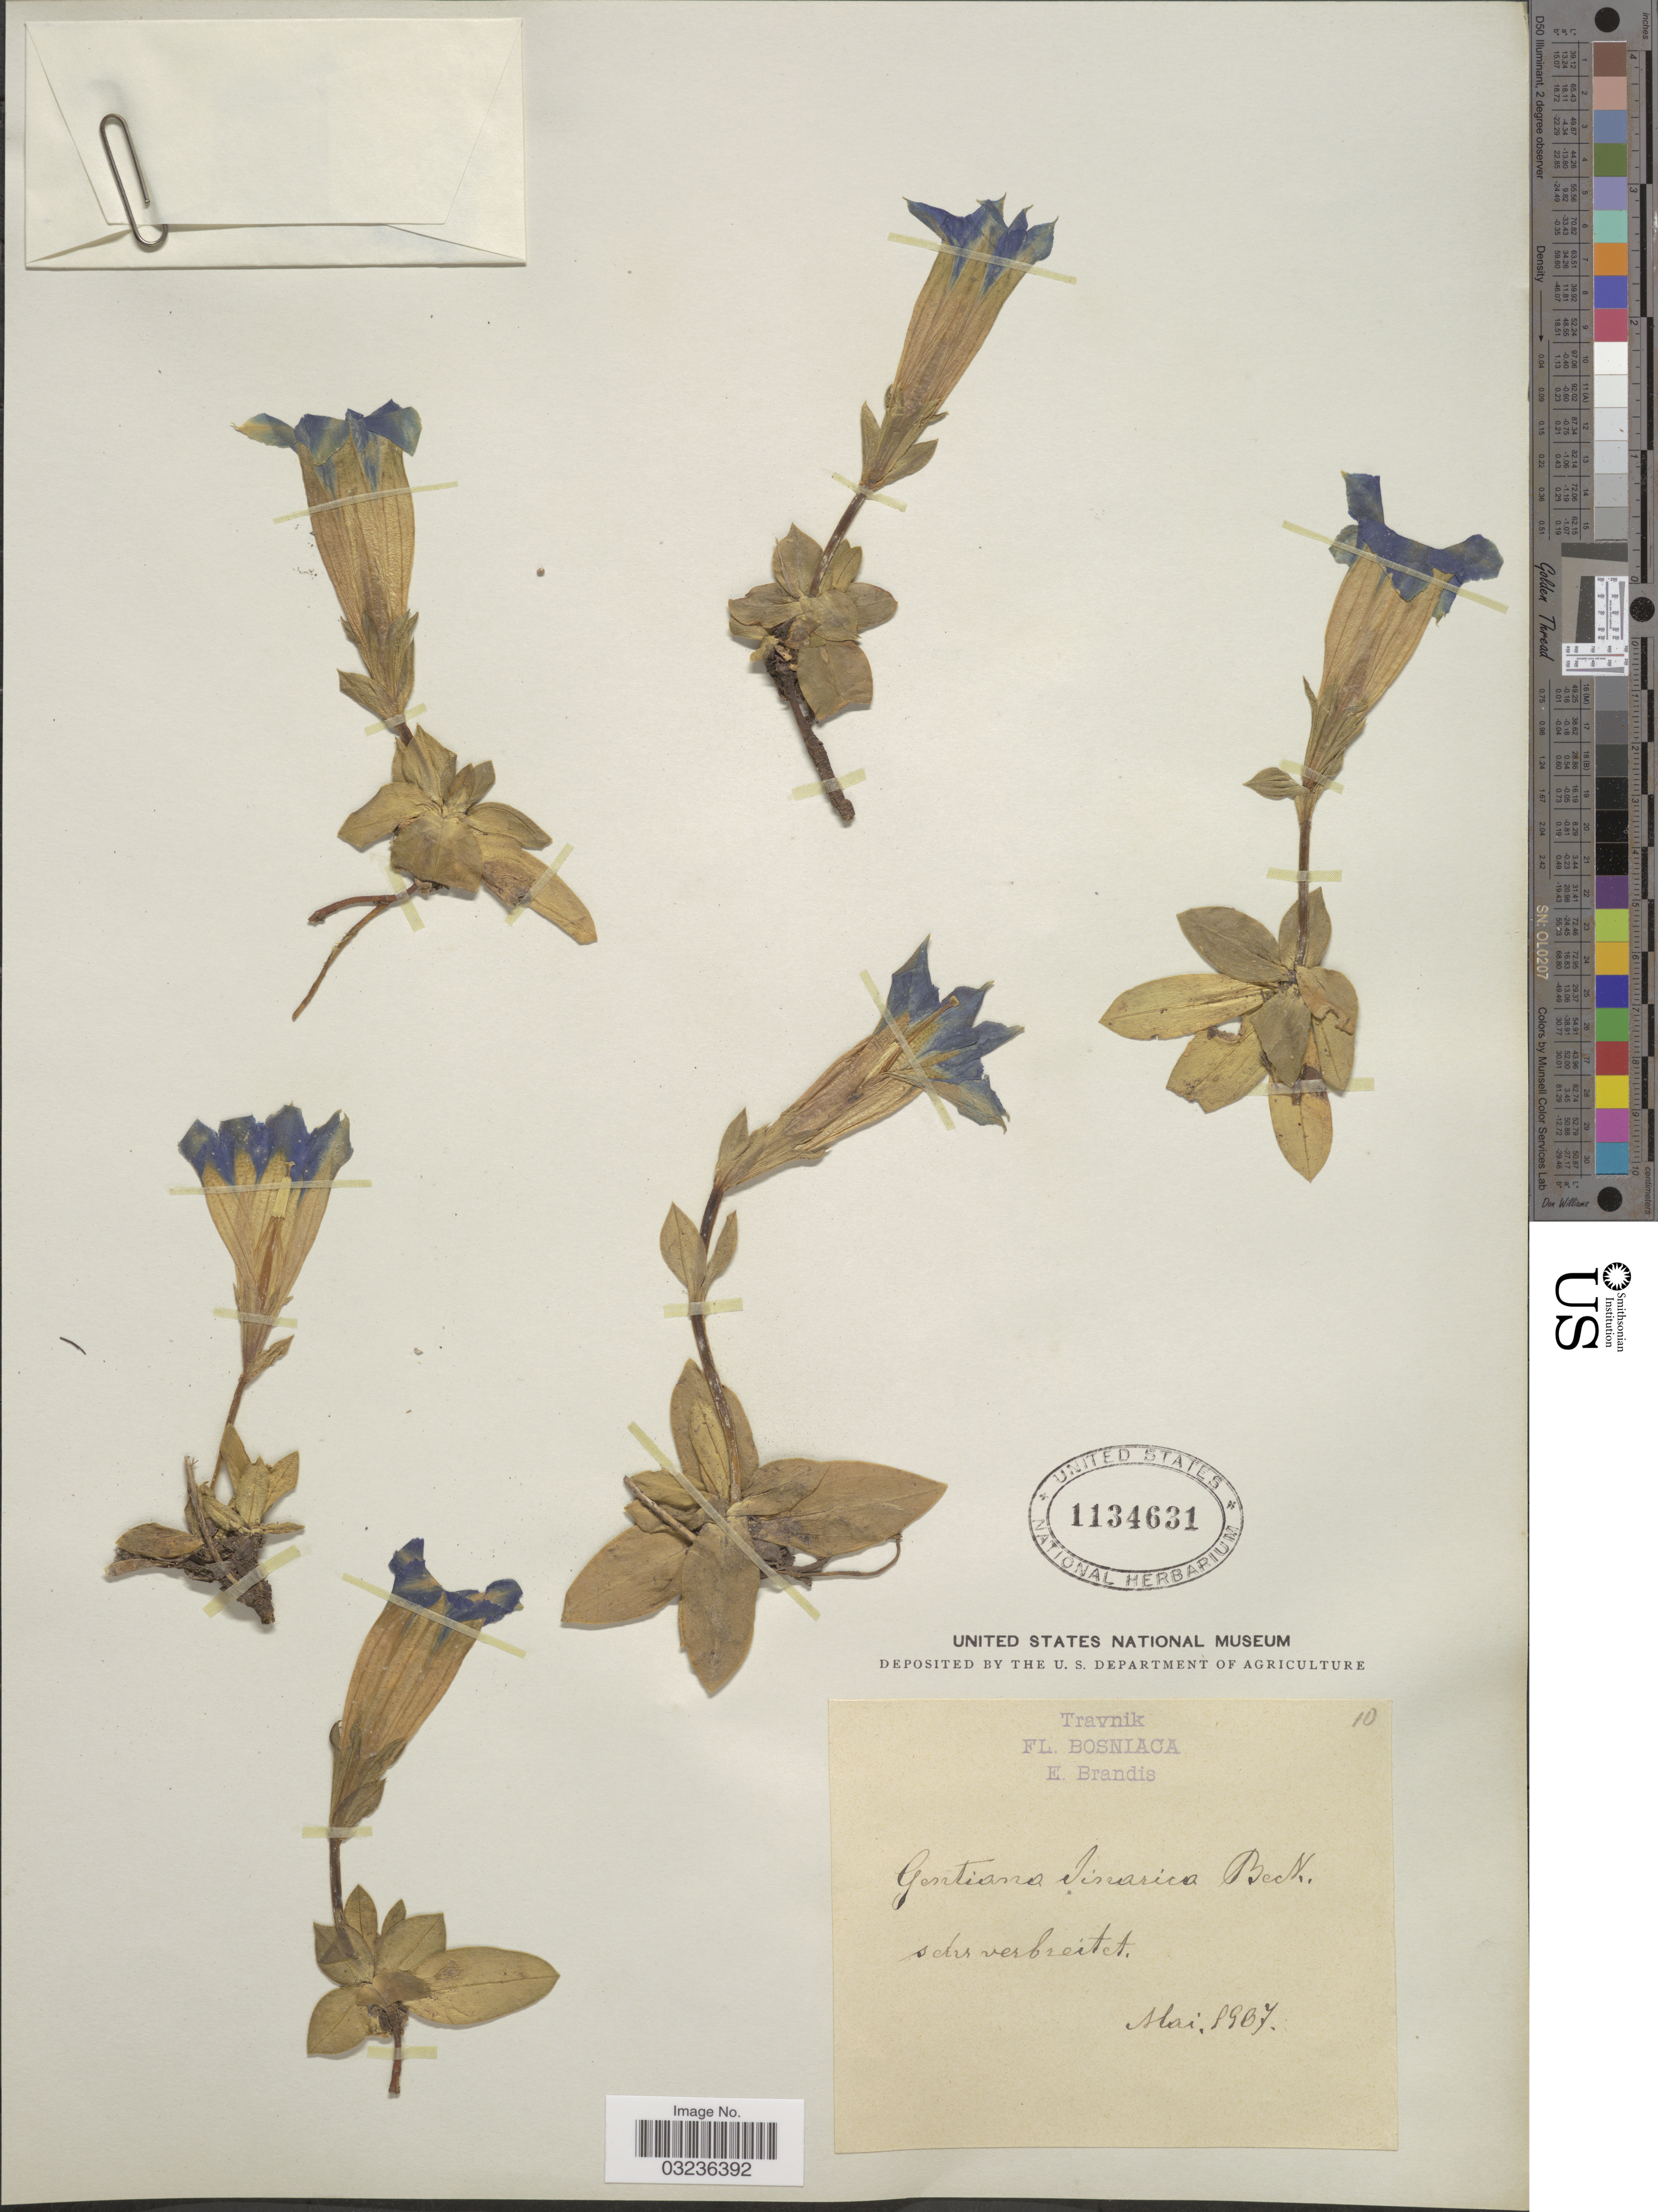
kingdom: Plantae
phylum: Tracheophyta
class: Magnoliopsida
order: Gentianales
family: Gentianaceae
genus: Gentiana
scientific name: Gentiana sp.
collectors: E. Brandis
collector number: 10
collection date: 1987-05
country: Bosnia and Herzegovina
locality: Travnik. Sehr verbreitet.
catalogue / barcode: US 1134631